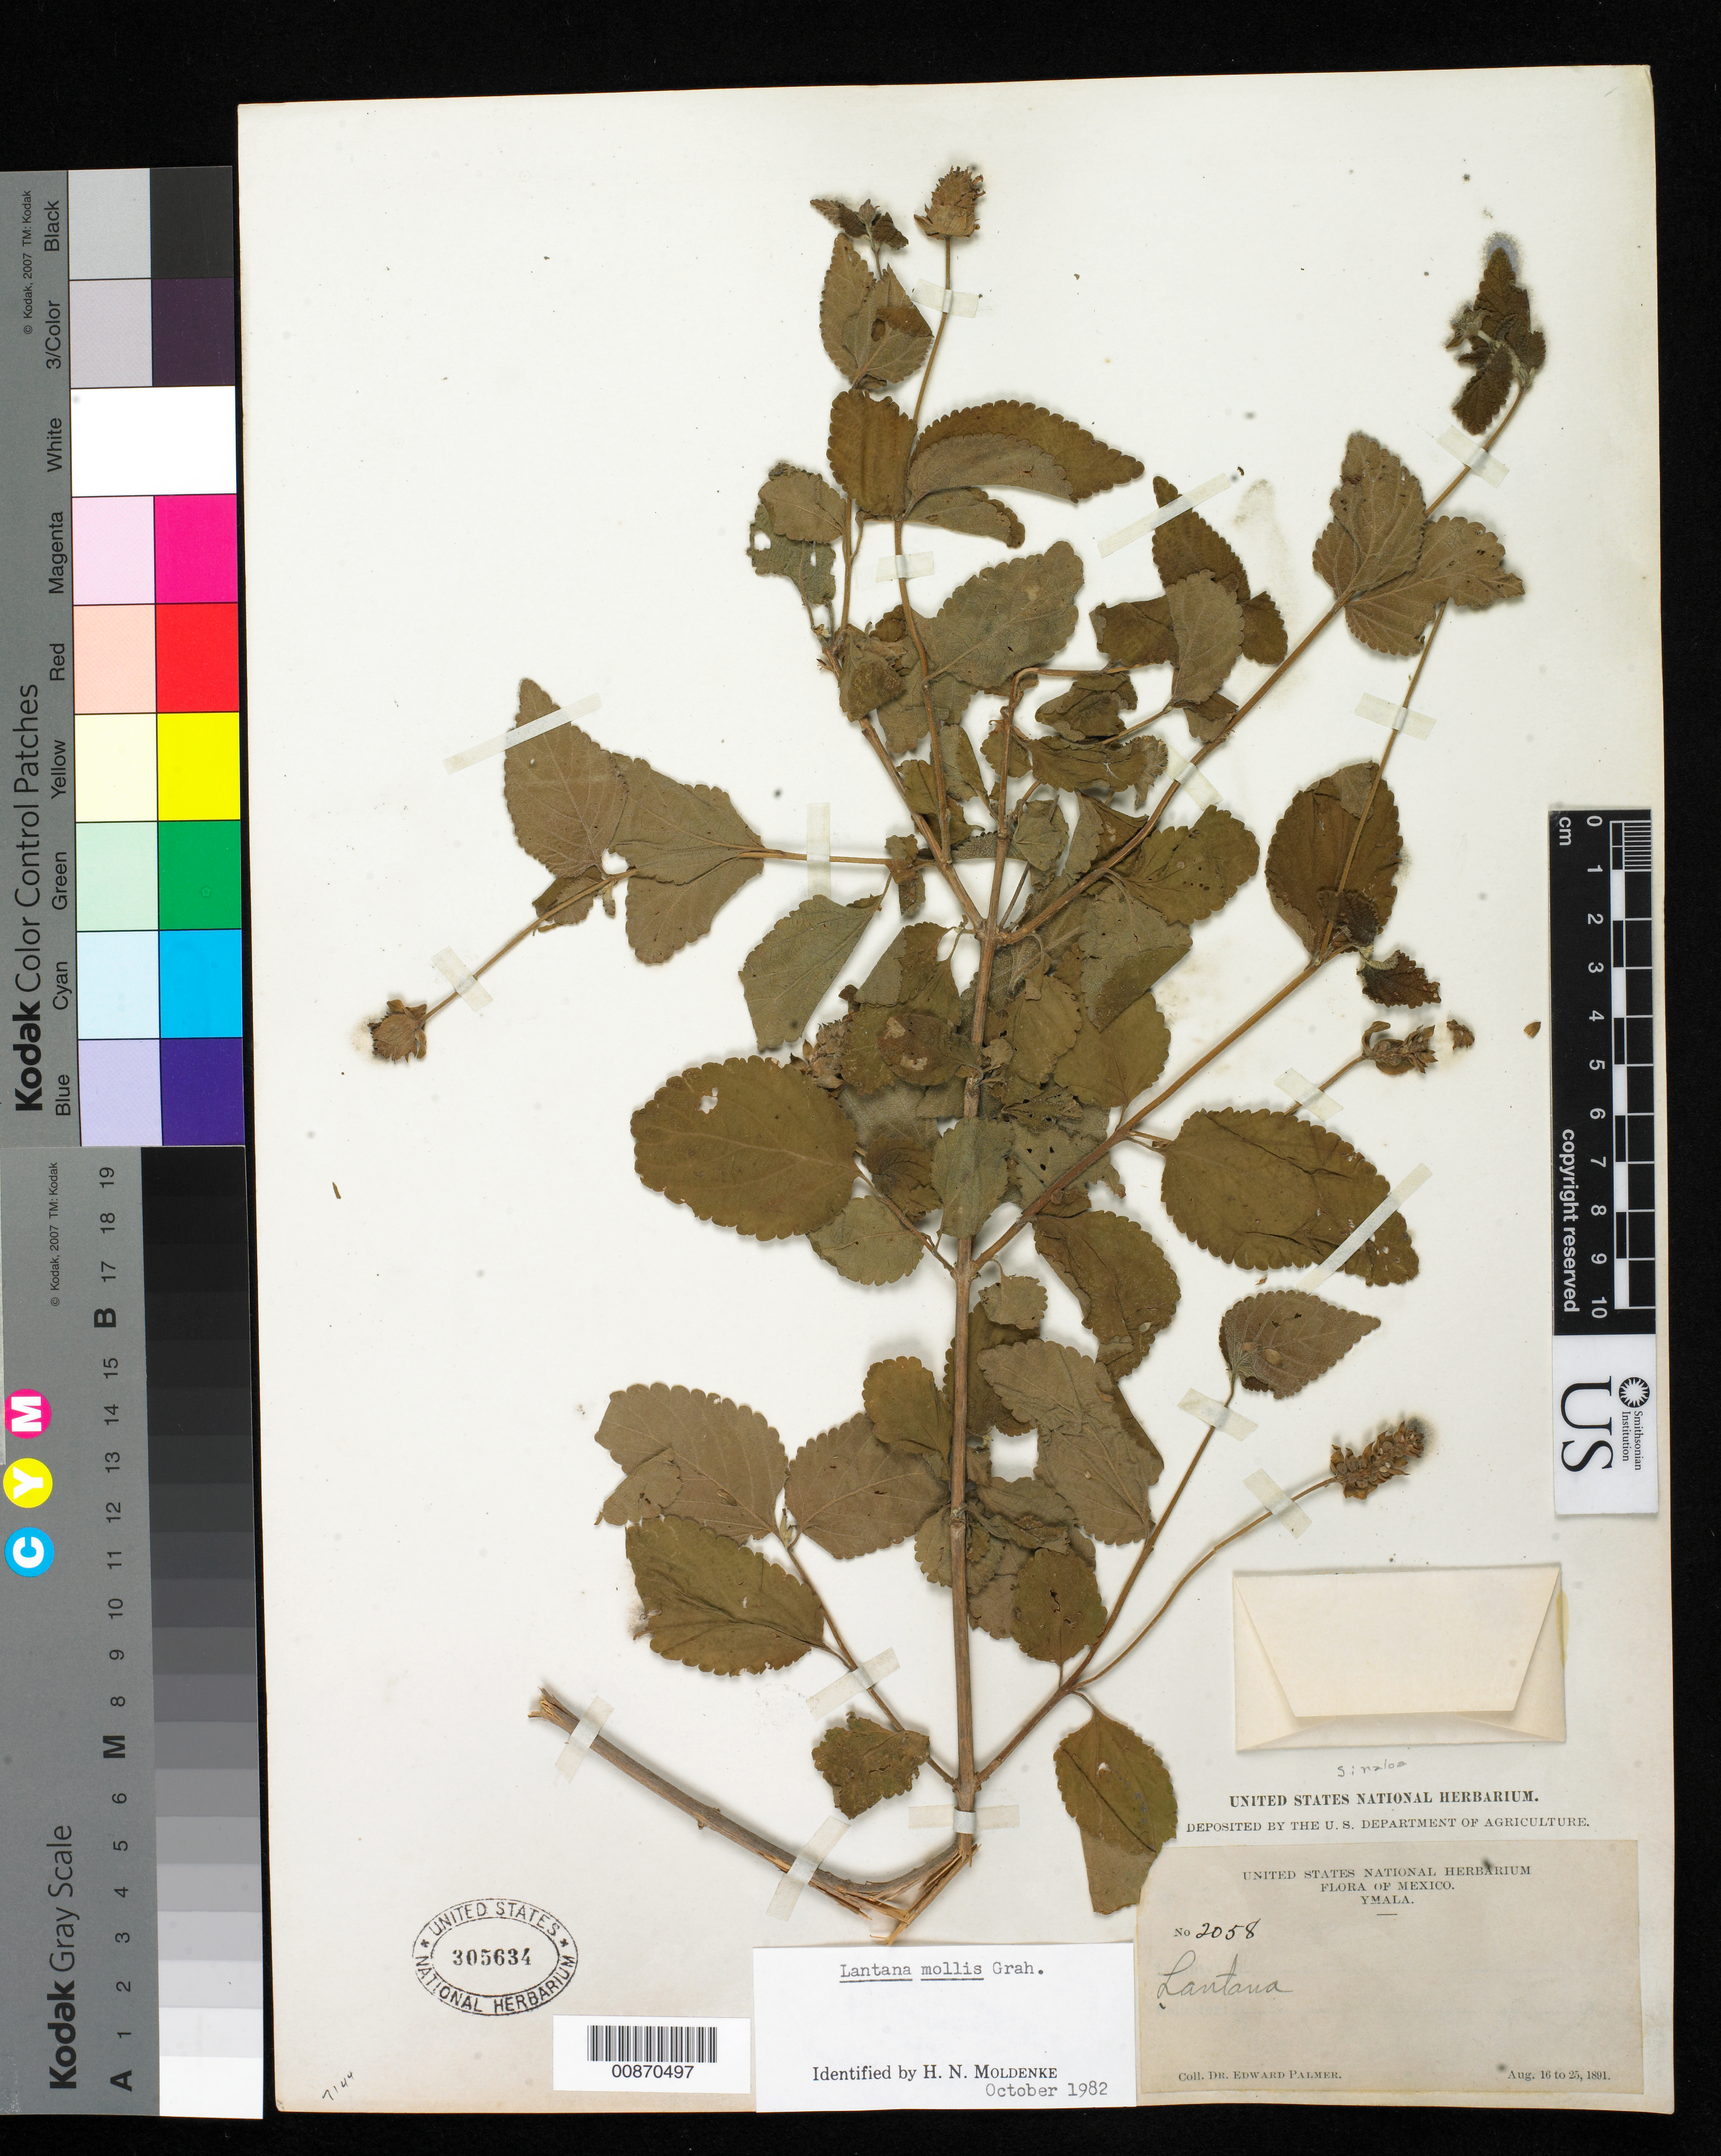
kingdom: Plantae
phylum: Tracheophyta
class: Magnoliopsida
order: Lamiales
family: Verbenaceae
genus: Lantana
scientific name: Lantana mollis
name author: Graham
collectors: E. Palmer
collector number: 2058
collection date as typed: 16 Aug 1891 to 25 Aug 1891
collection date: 1891-08-16/1891-08-25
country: Mexico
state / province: Sinaloa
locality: Ymala, Sinaloa.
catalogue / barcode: US 305634